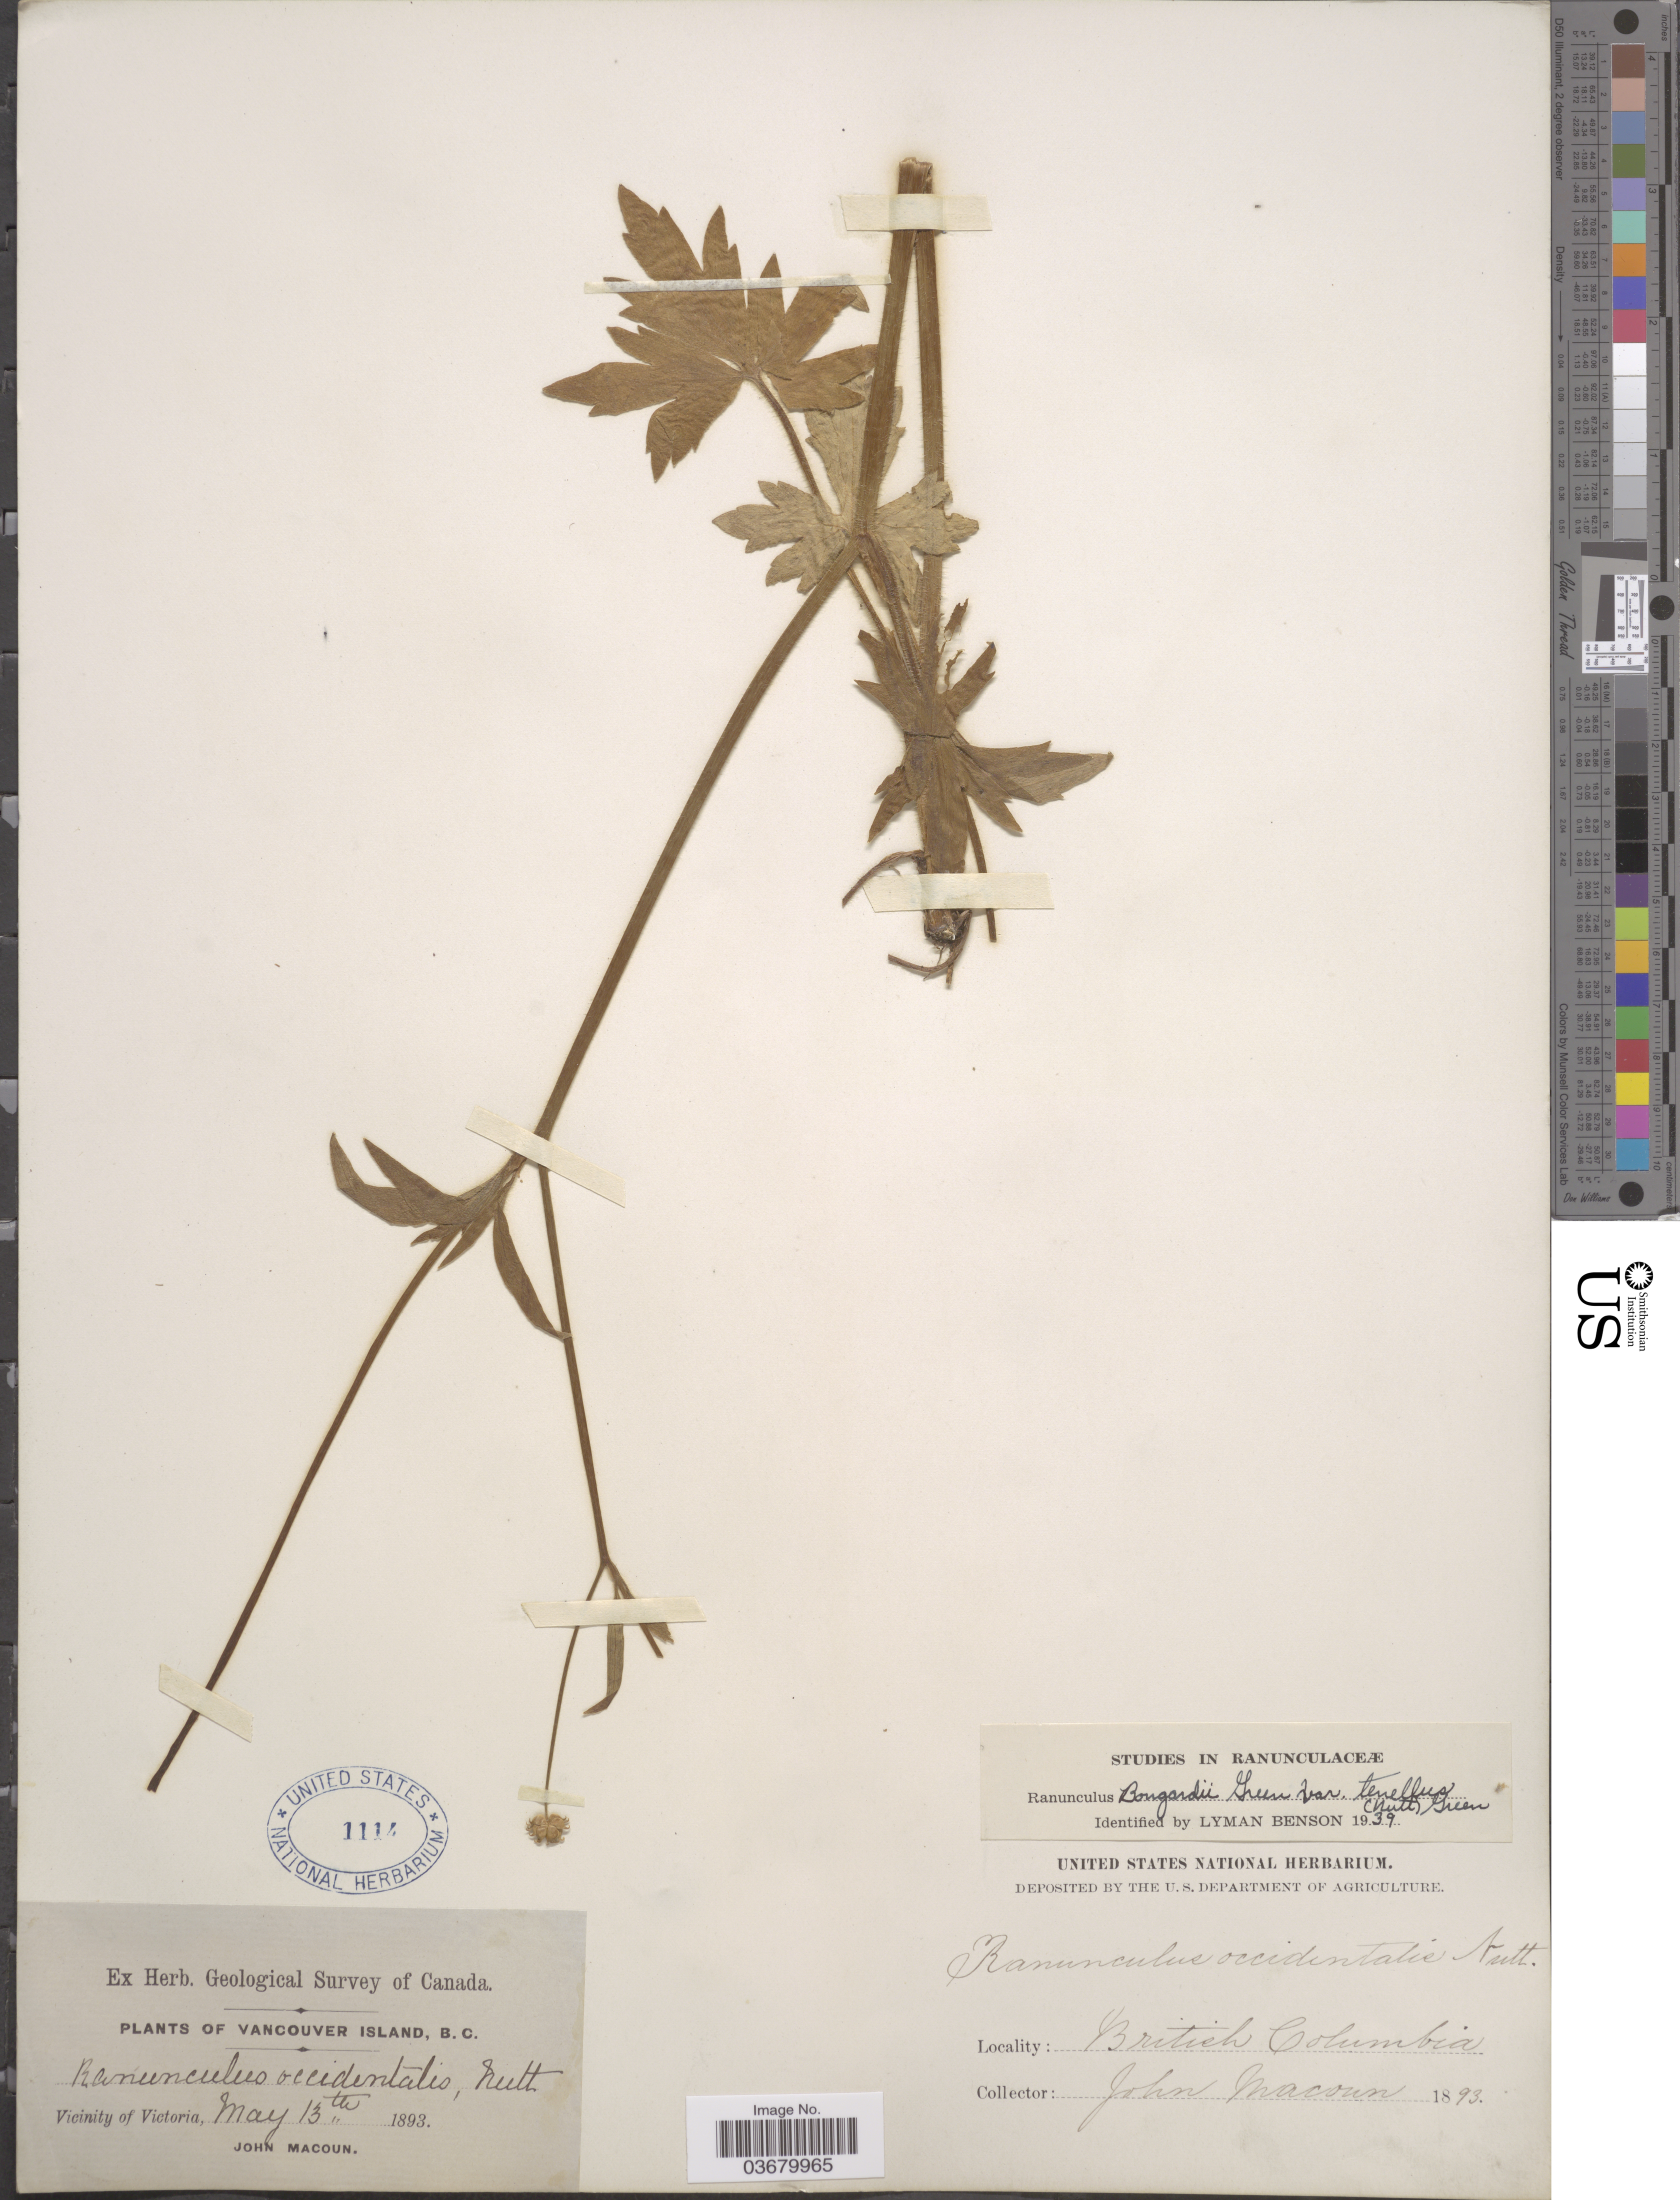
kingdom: Plantae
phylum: Tracheophyta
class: Magnoliopsida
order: Ranunculales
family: Ranunculaceae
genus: Ranunculus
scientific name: Ranunculus bongardii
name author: Greene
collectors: J. Macoun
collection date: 1893-05-13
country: Canada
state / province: British Columbia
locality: Vancouver Island. Vicinity of Victoria.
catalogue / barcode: US 1114